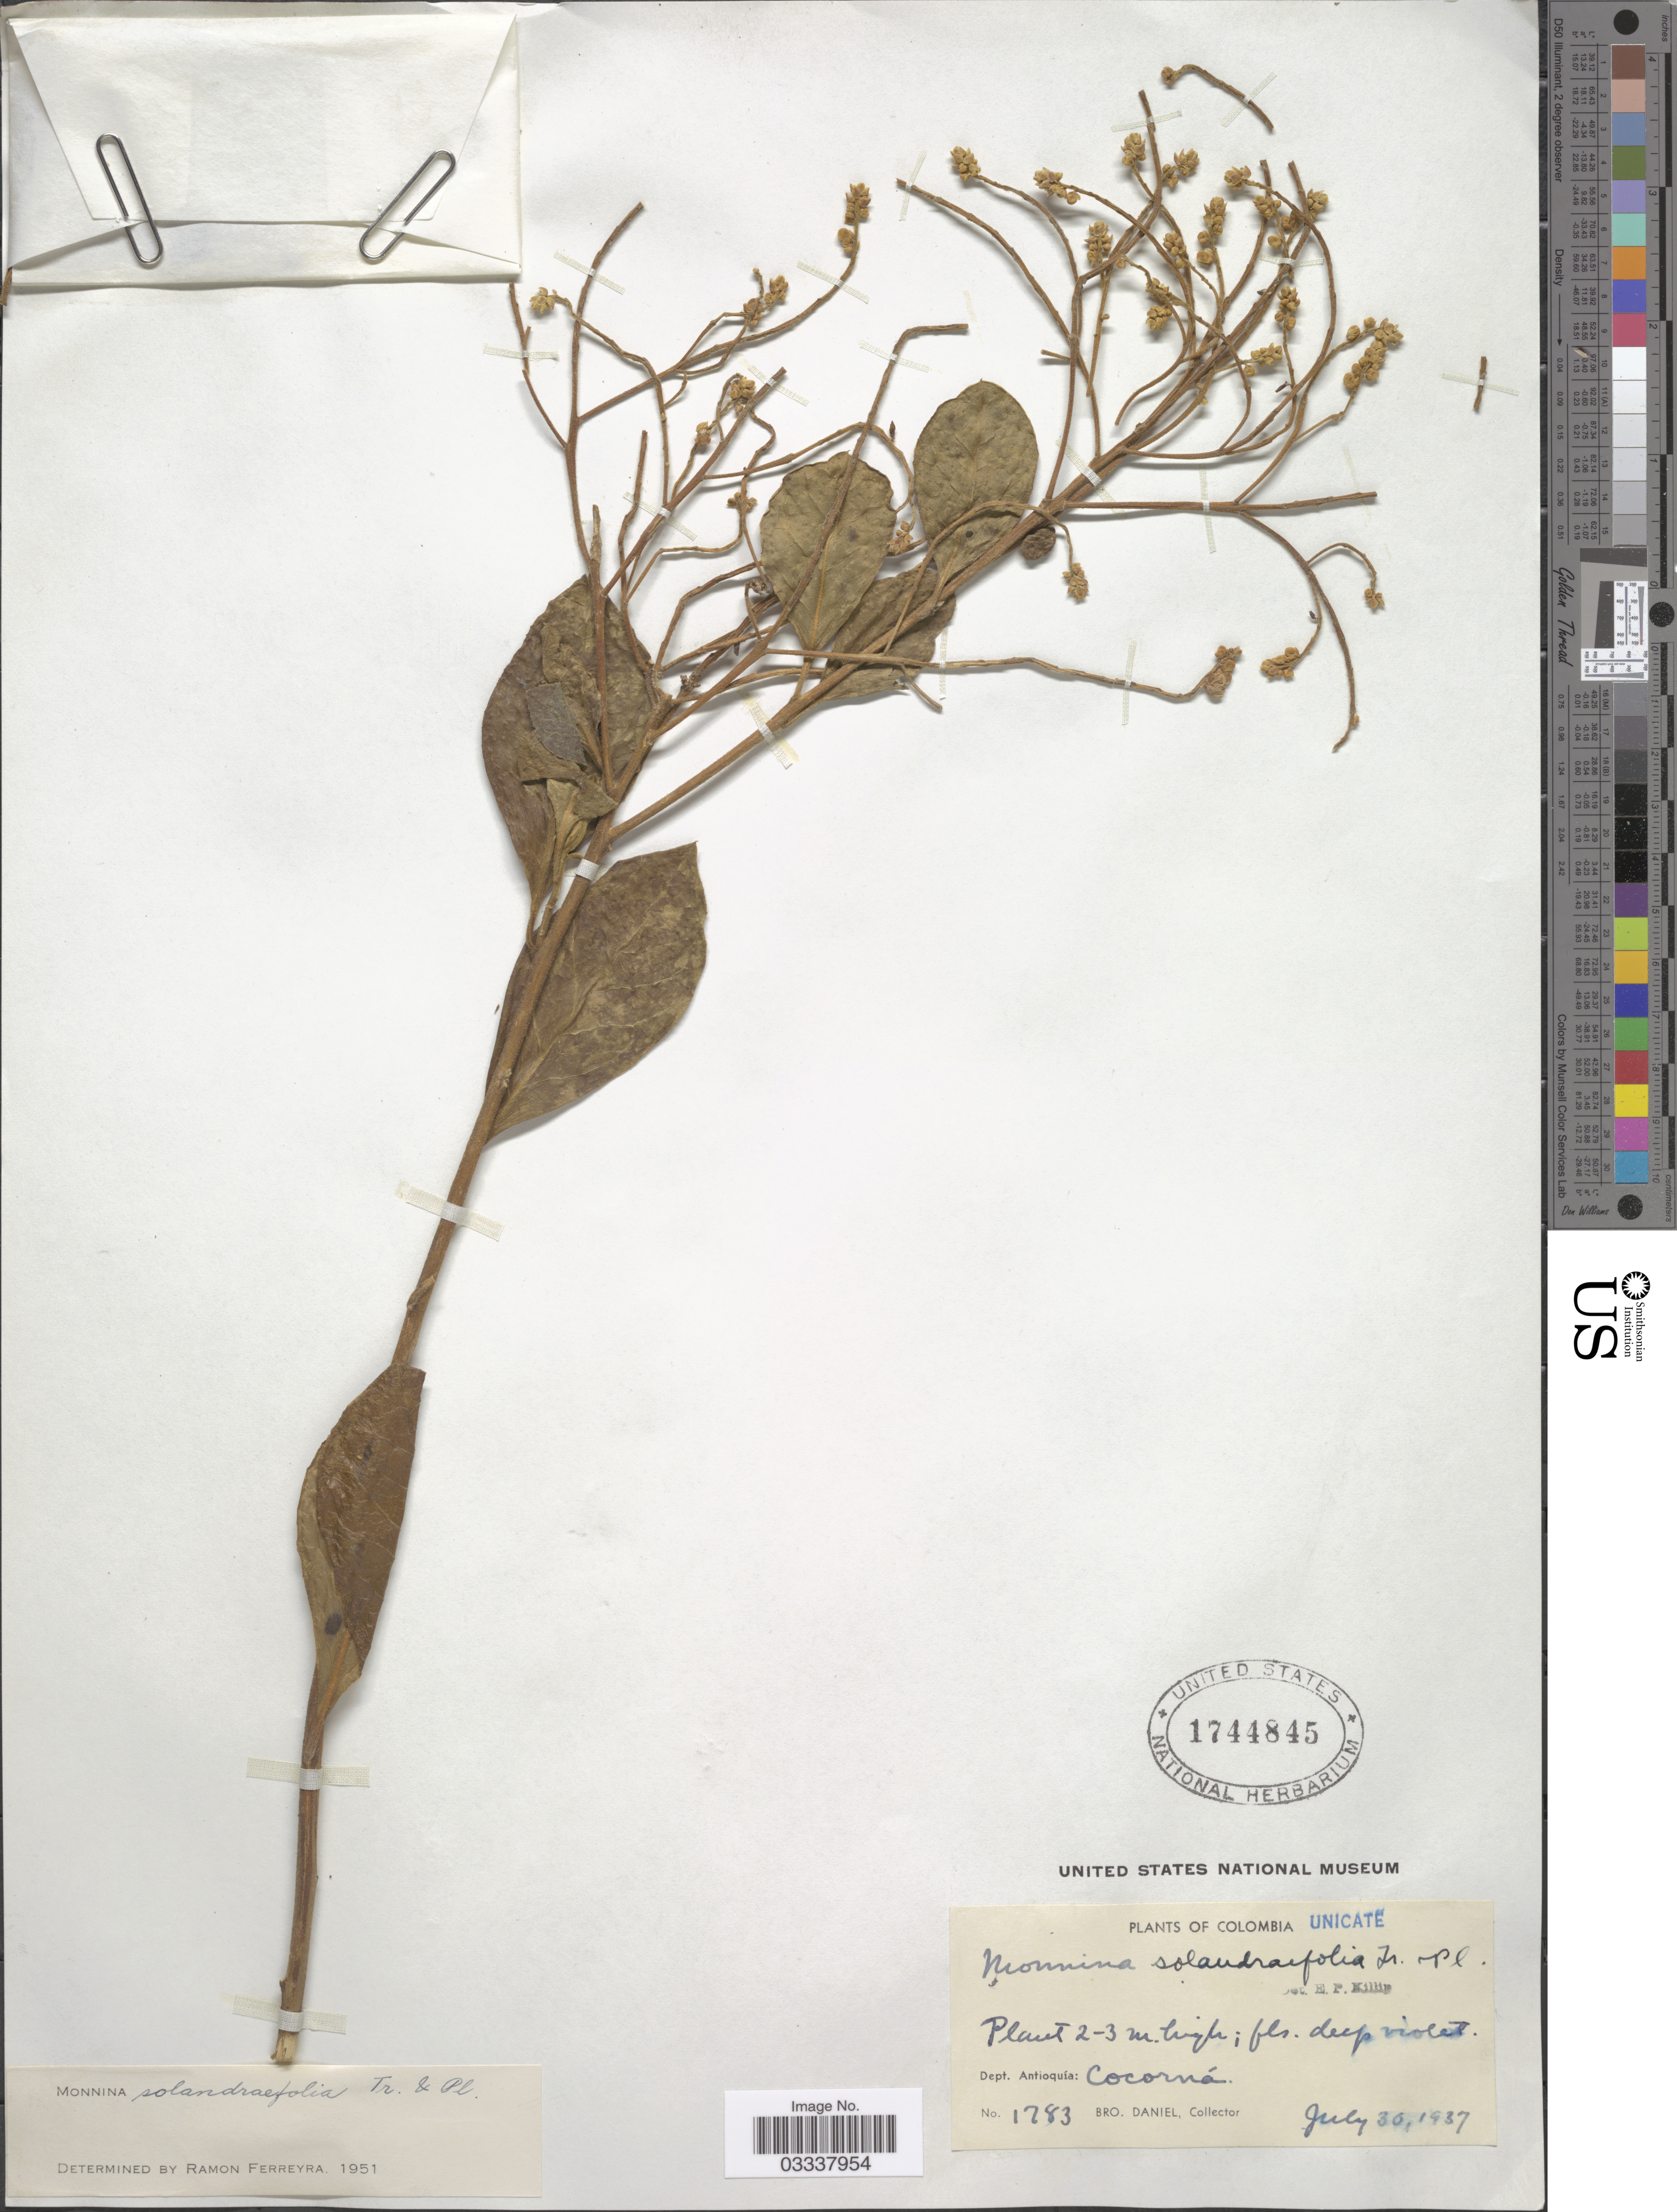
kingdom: Plantae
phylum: Tracheophyta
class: Magnoliopsida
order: Fabales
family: Polygalaceae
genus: Monnina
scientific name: Monnina solandraefolia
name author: Triana & Planch.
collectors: Bro. Daniel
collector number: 1283*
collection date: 1937-07-30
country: Colombia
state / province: Antioquia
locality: Dept. Antioquía: Cocorná.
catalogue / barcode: US 1744845